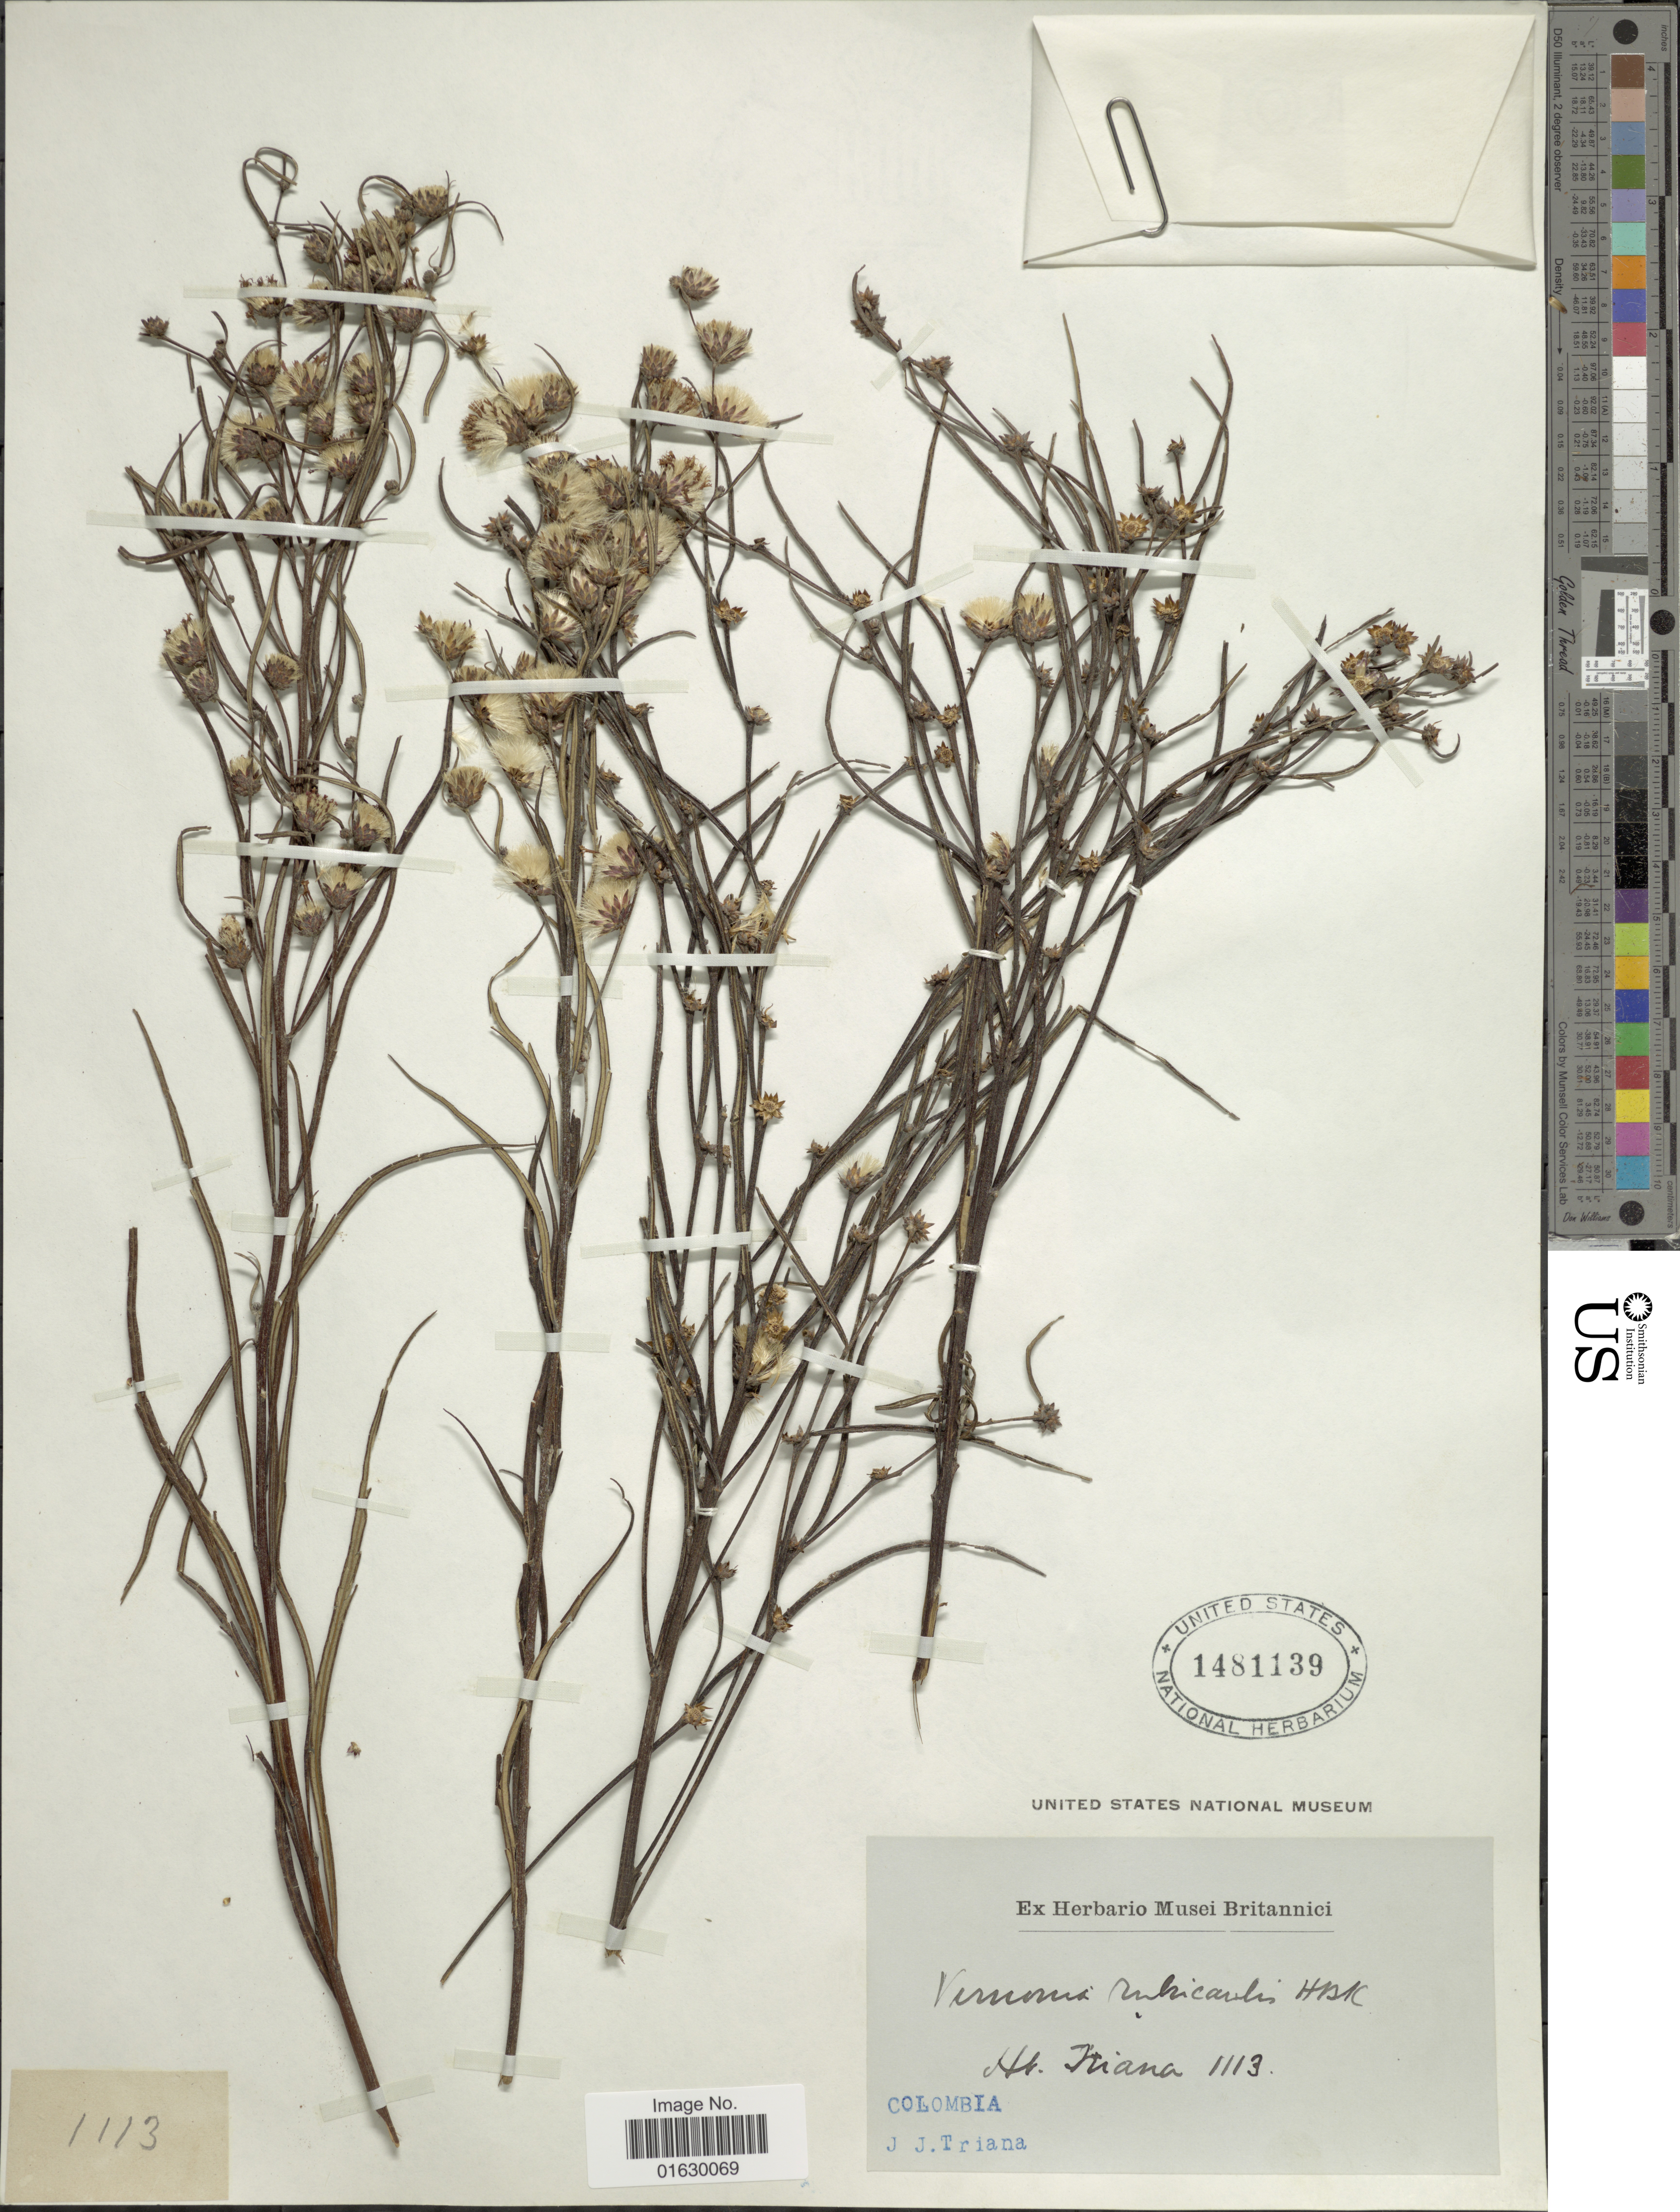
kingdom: Plantae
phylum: Tracheophyta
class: Magnoliopsida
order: Asterales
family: Asteraceae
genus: Lessingianthus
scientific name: Lessingianthus rubricaulis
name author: (Humb. & Bonpl.) H. Rob.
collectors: J. J. Triana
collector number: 1113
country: Colombia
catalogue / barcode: US 1481139